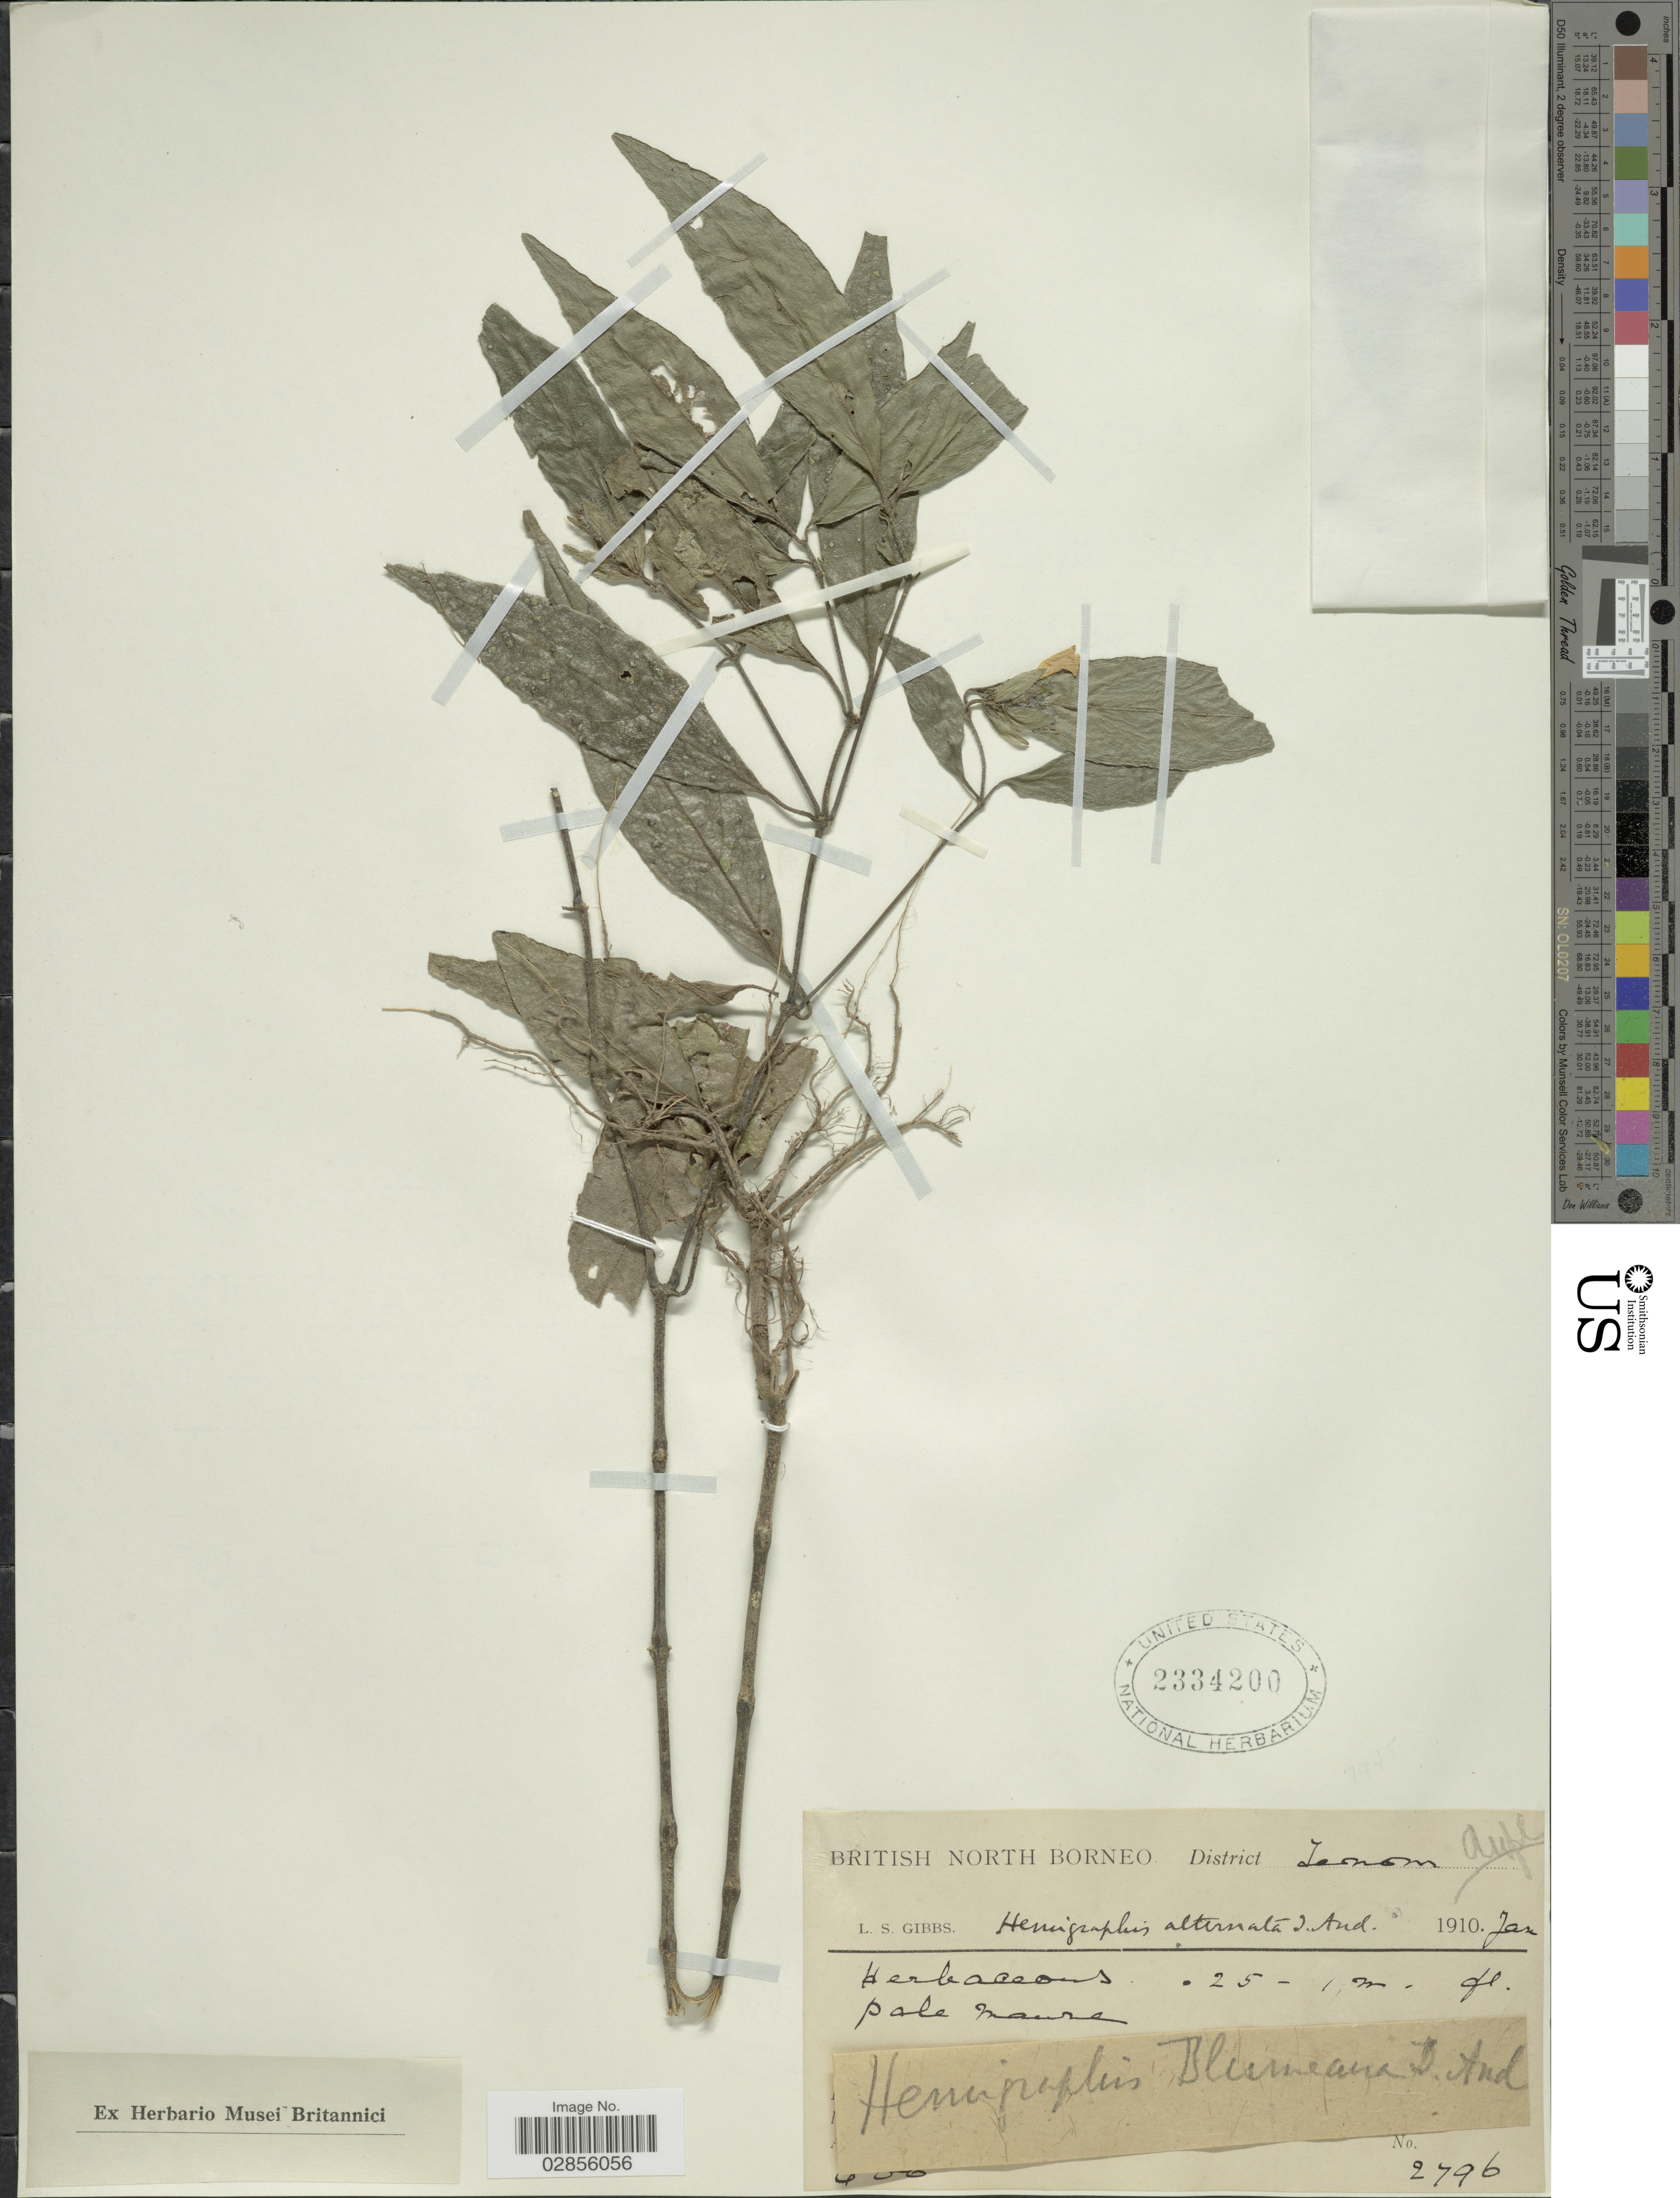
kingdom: Plantae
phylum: Tracheophyta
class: Magnoliopsida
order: Lamiales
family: Acanthaceae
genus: Strobilanthes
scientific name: Strobilanthes blumeana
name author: (Nees) Y.F. Deng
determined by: Wagner, W. L., (BOT), Smithsonian Institution - National Museum of Natural History (UNITED STATES)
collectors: L. S.Gibbs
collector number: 2796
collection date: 1910-01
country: Malaysia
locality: British North Borneo. District Lanom.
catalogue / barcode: US 2334200